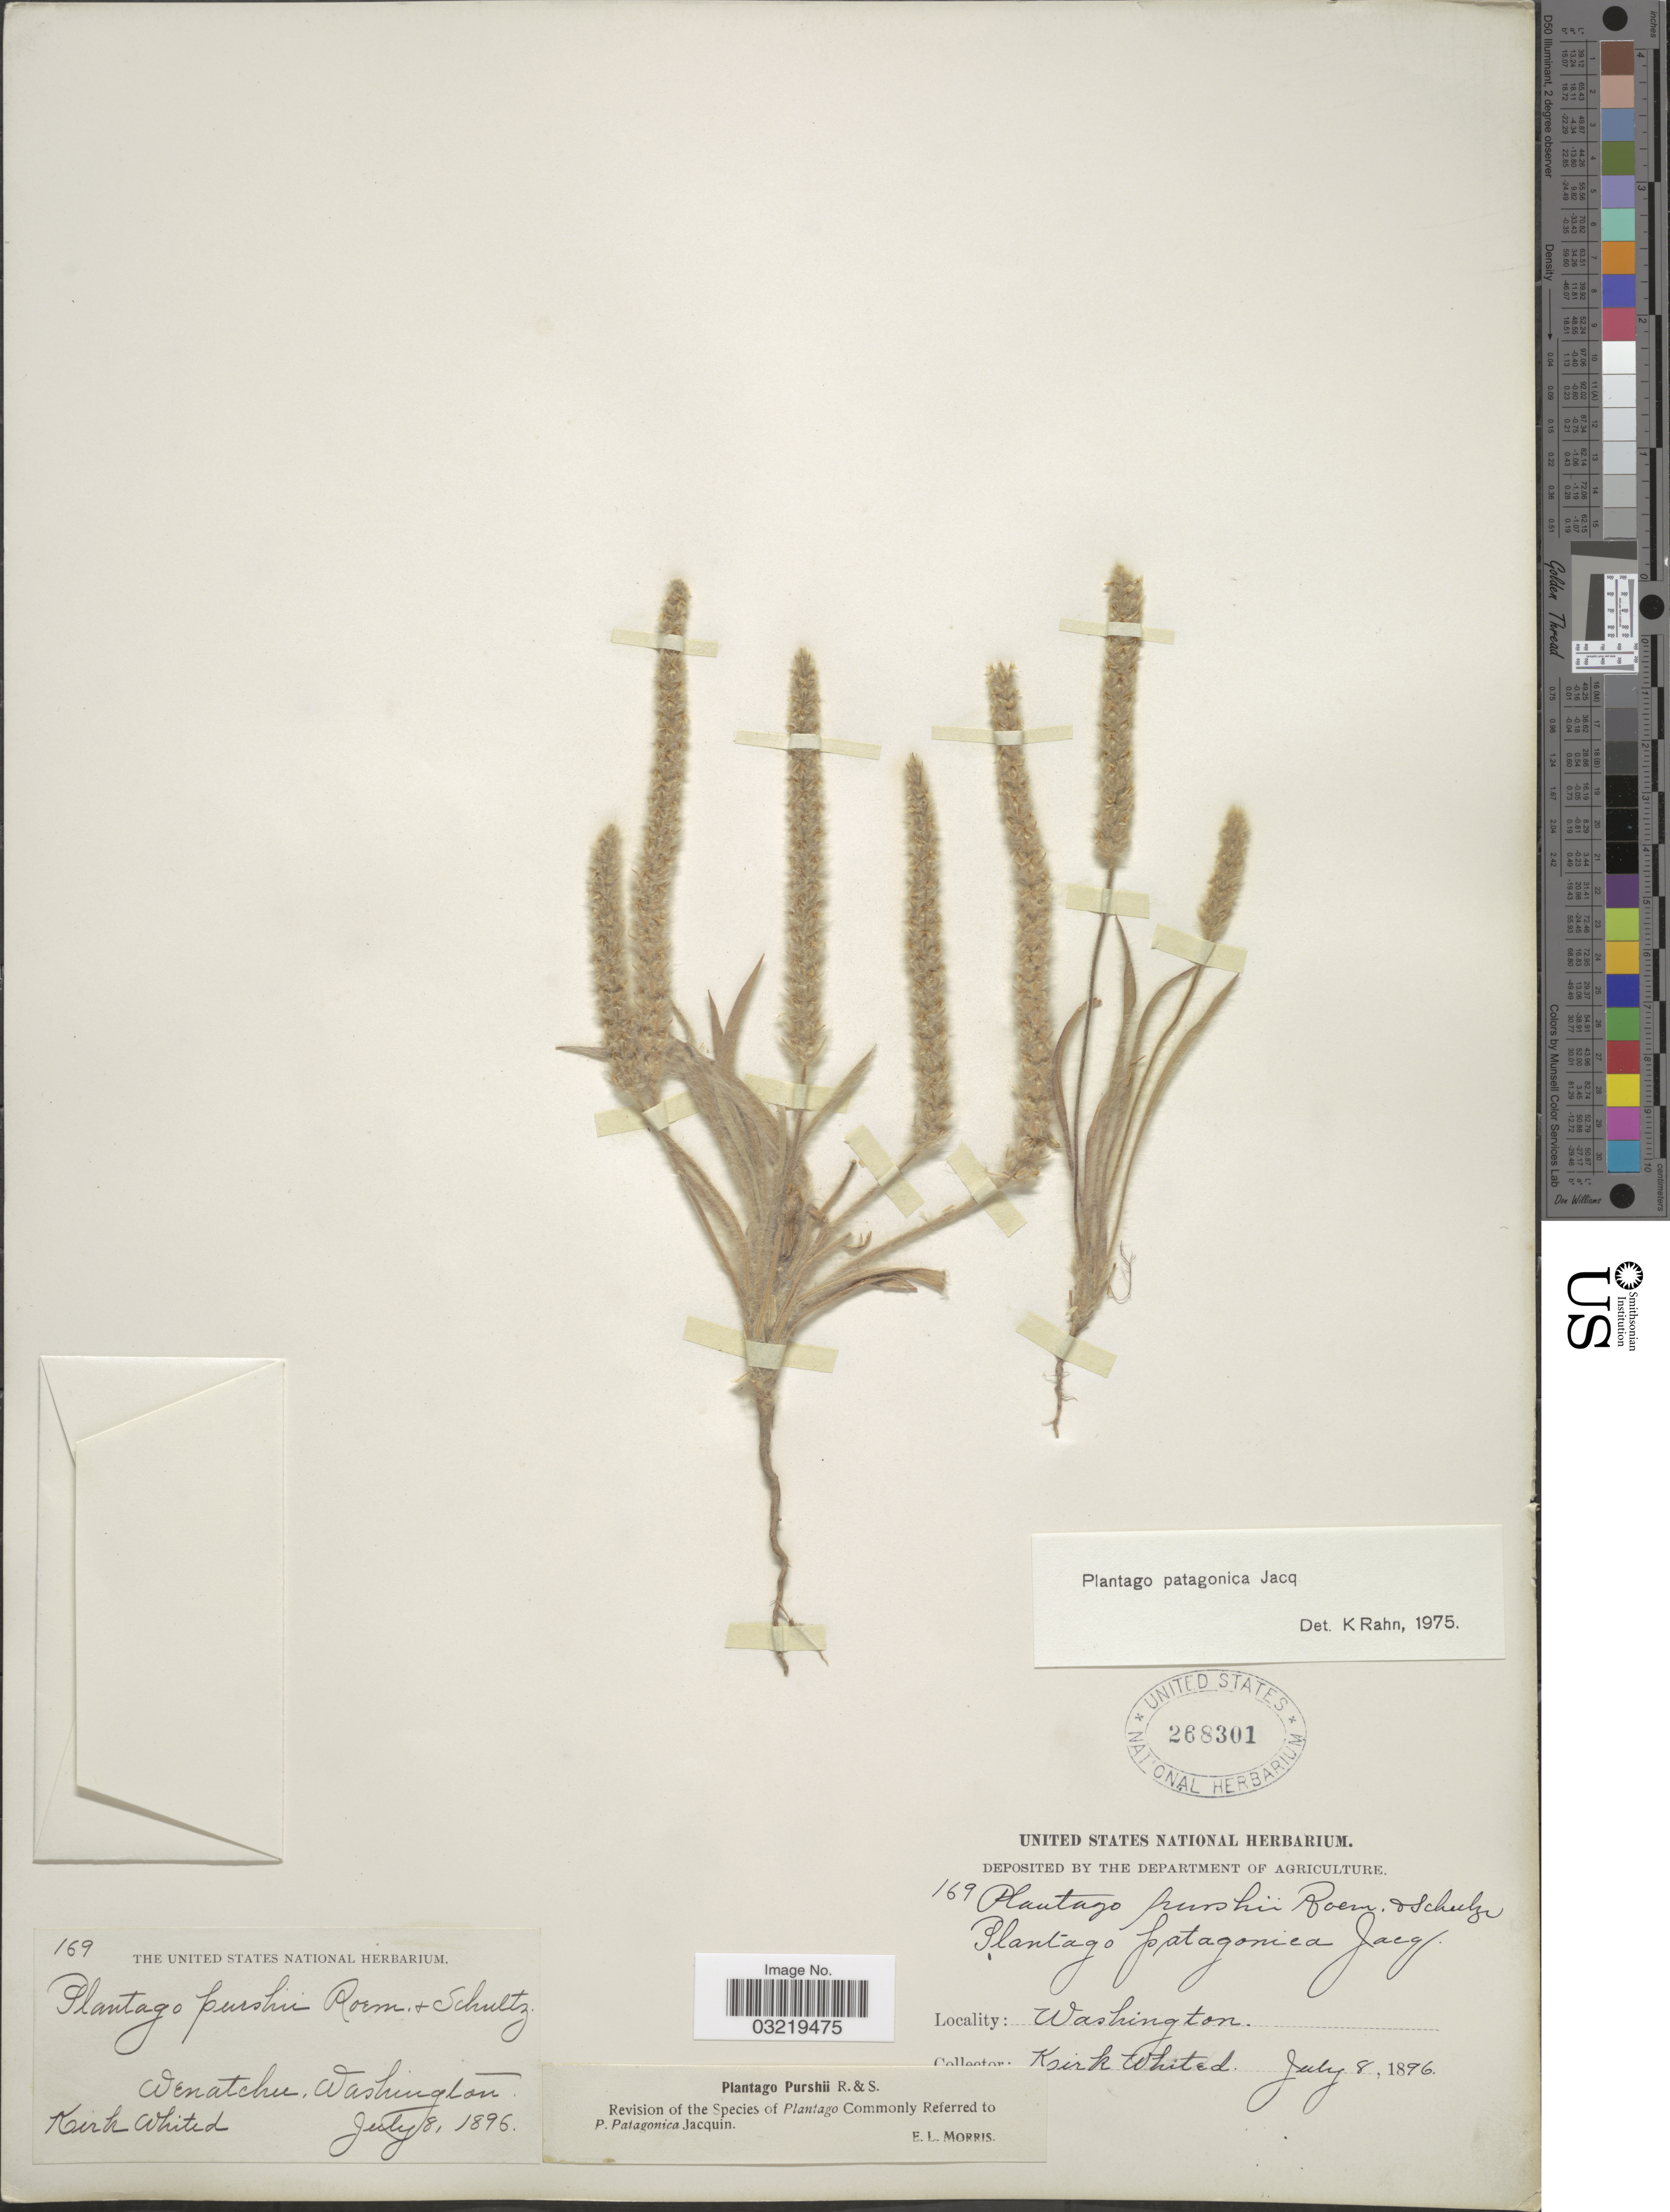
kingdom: Plantae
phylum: Tracheophyta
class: Magnoliopsida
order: Lamiales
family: Plantaginaceae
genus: Plantago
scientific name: Plantago patagonica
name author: Jacq.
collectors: K. Whited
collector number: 169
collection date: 1896-07-08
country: United States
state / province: Washington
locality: Wenatchu.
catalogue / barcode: US 268301